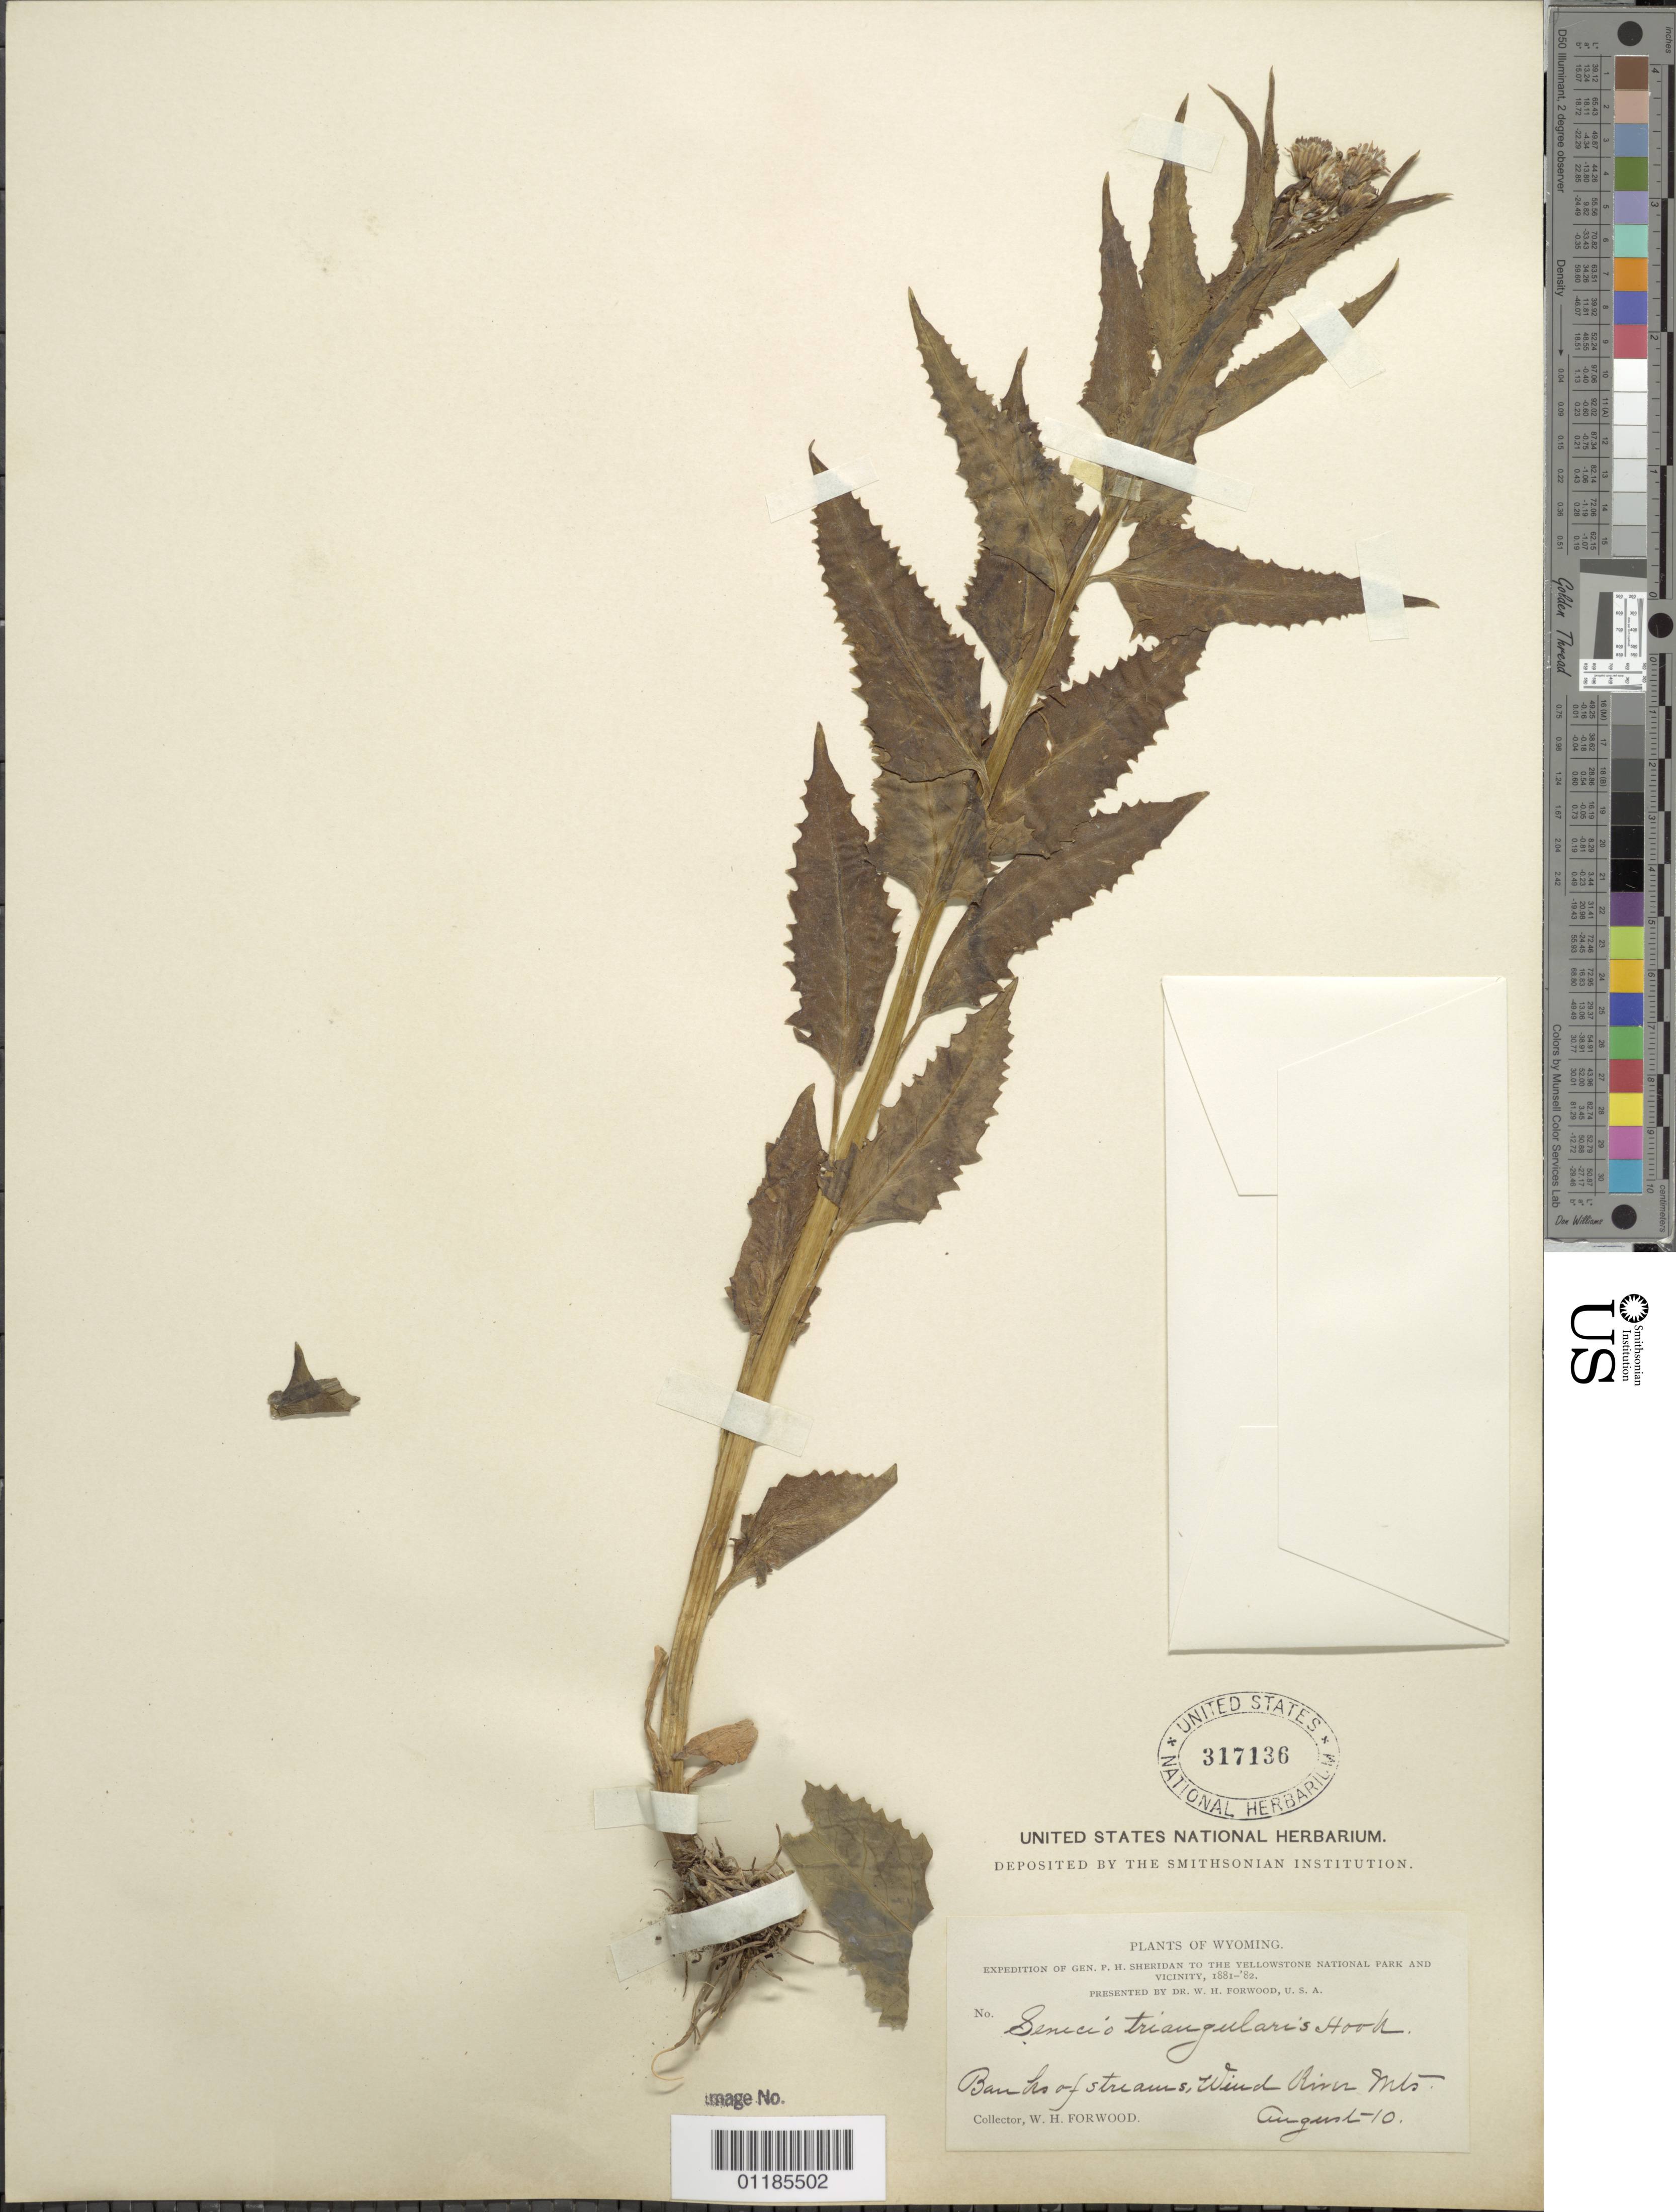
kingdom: Plantae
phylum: Tracheophyta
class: Magnoliopsida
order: Asterales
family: Asteraceae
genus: Senecio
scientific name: Senecio triangularis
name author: Hook.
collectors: W. Forwood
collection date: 1881-08-10 or 1882-08-10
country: United States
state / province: Wyoming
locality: Wind River Mts.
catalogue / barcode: US 317136